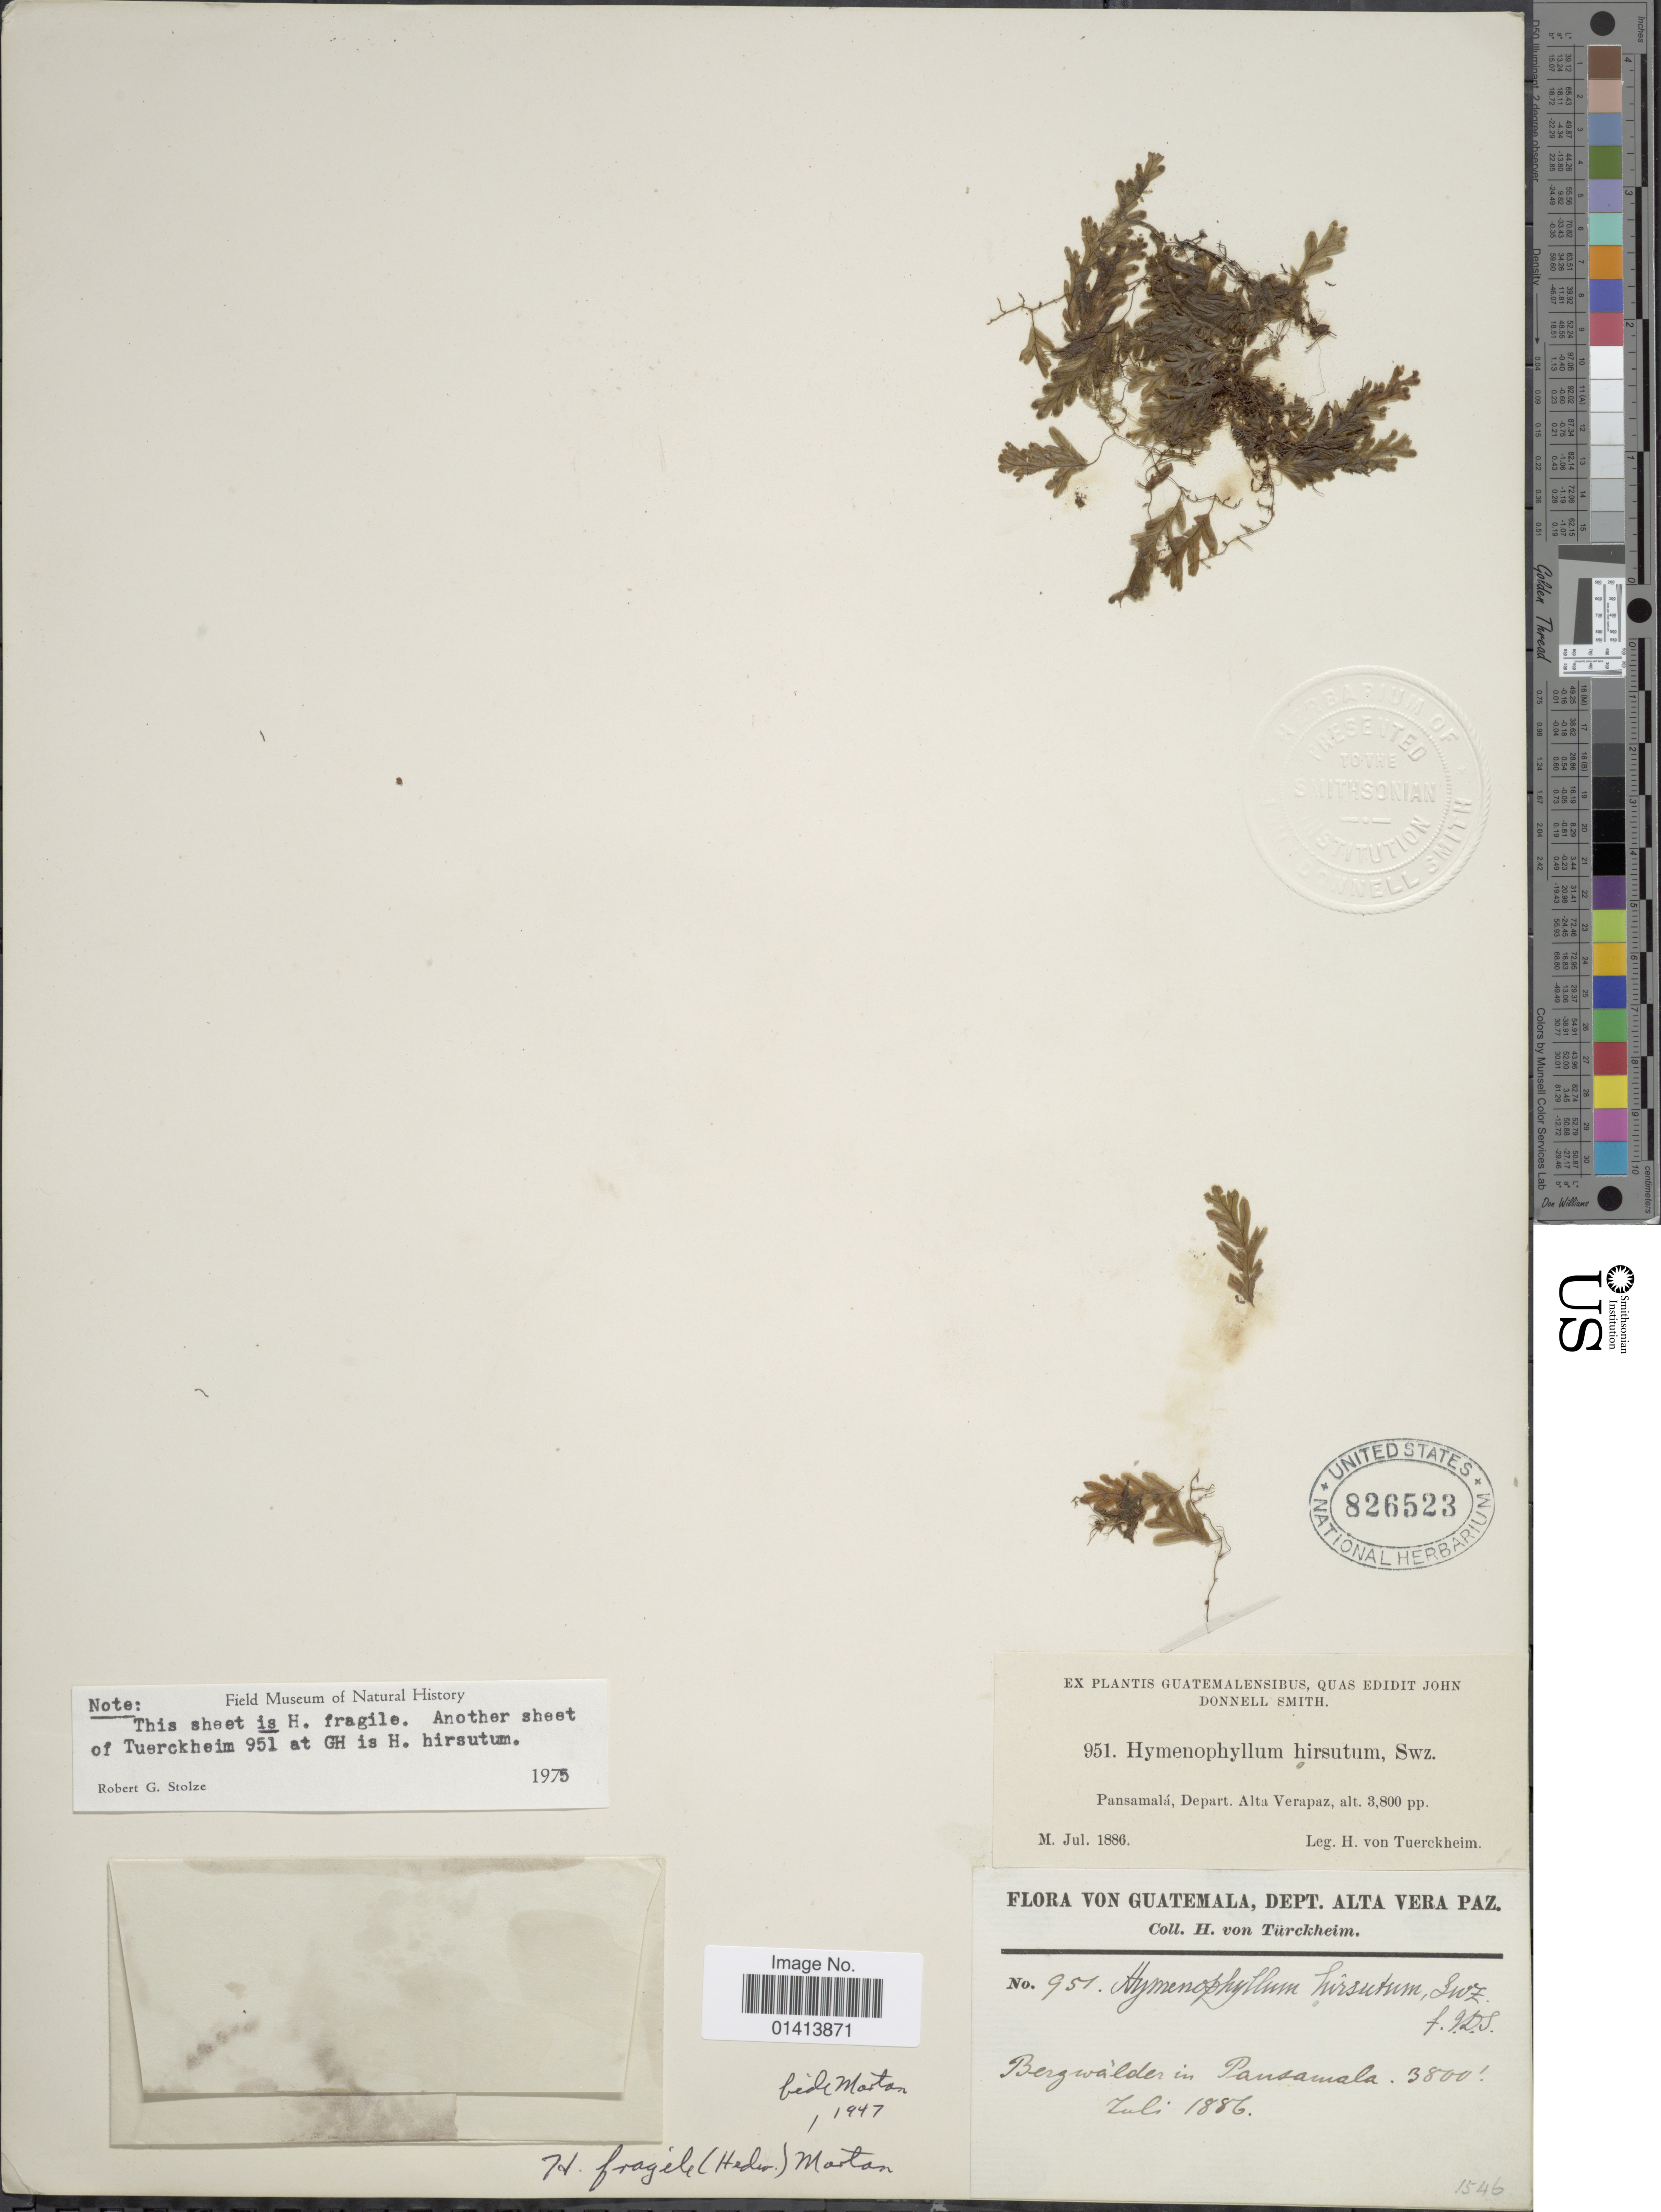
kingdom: Plantae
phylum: Tracheophyta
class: Polypodiopsida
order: Hymenophyllales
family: Hymenophyllaceae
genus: Hymenophyllum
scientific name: Hymenophyllum fragile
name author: (Hedw.) C.V. Morton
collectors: H. von Türckheim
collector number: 951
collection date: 1886-07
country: Guatemala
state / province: Alta Verapaz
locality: Pansamalá, Depart Alta Verapaz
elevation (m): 1158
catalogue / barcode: US 826523